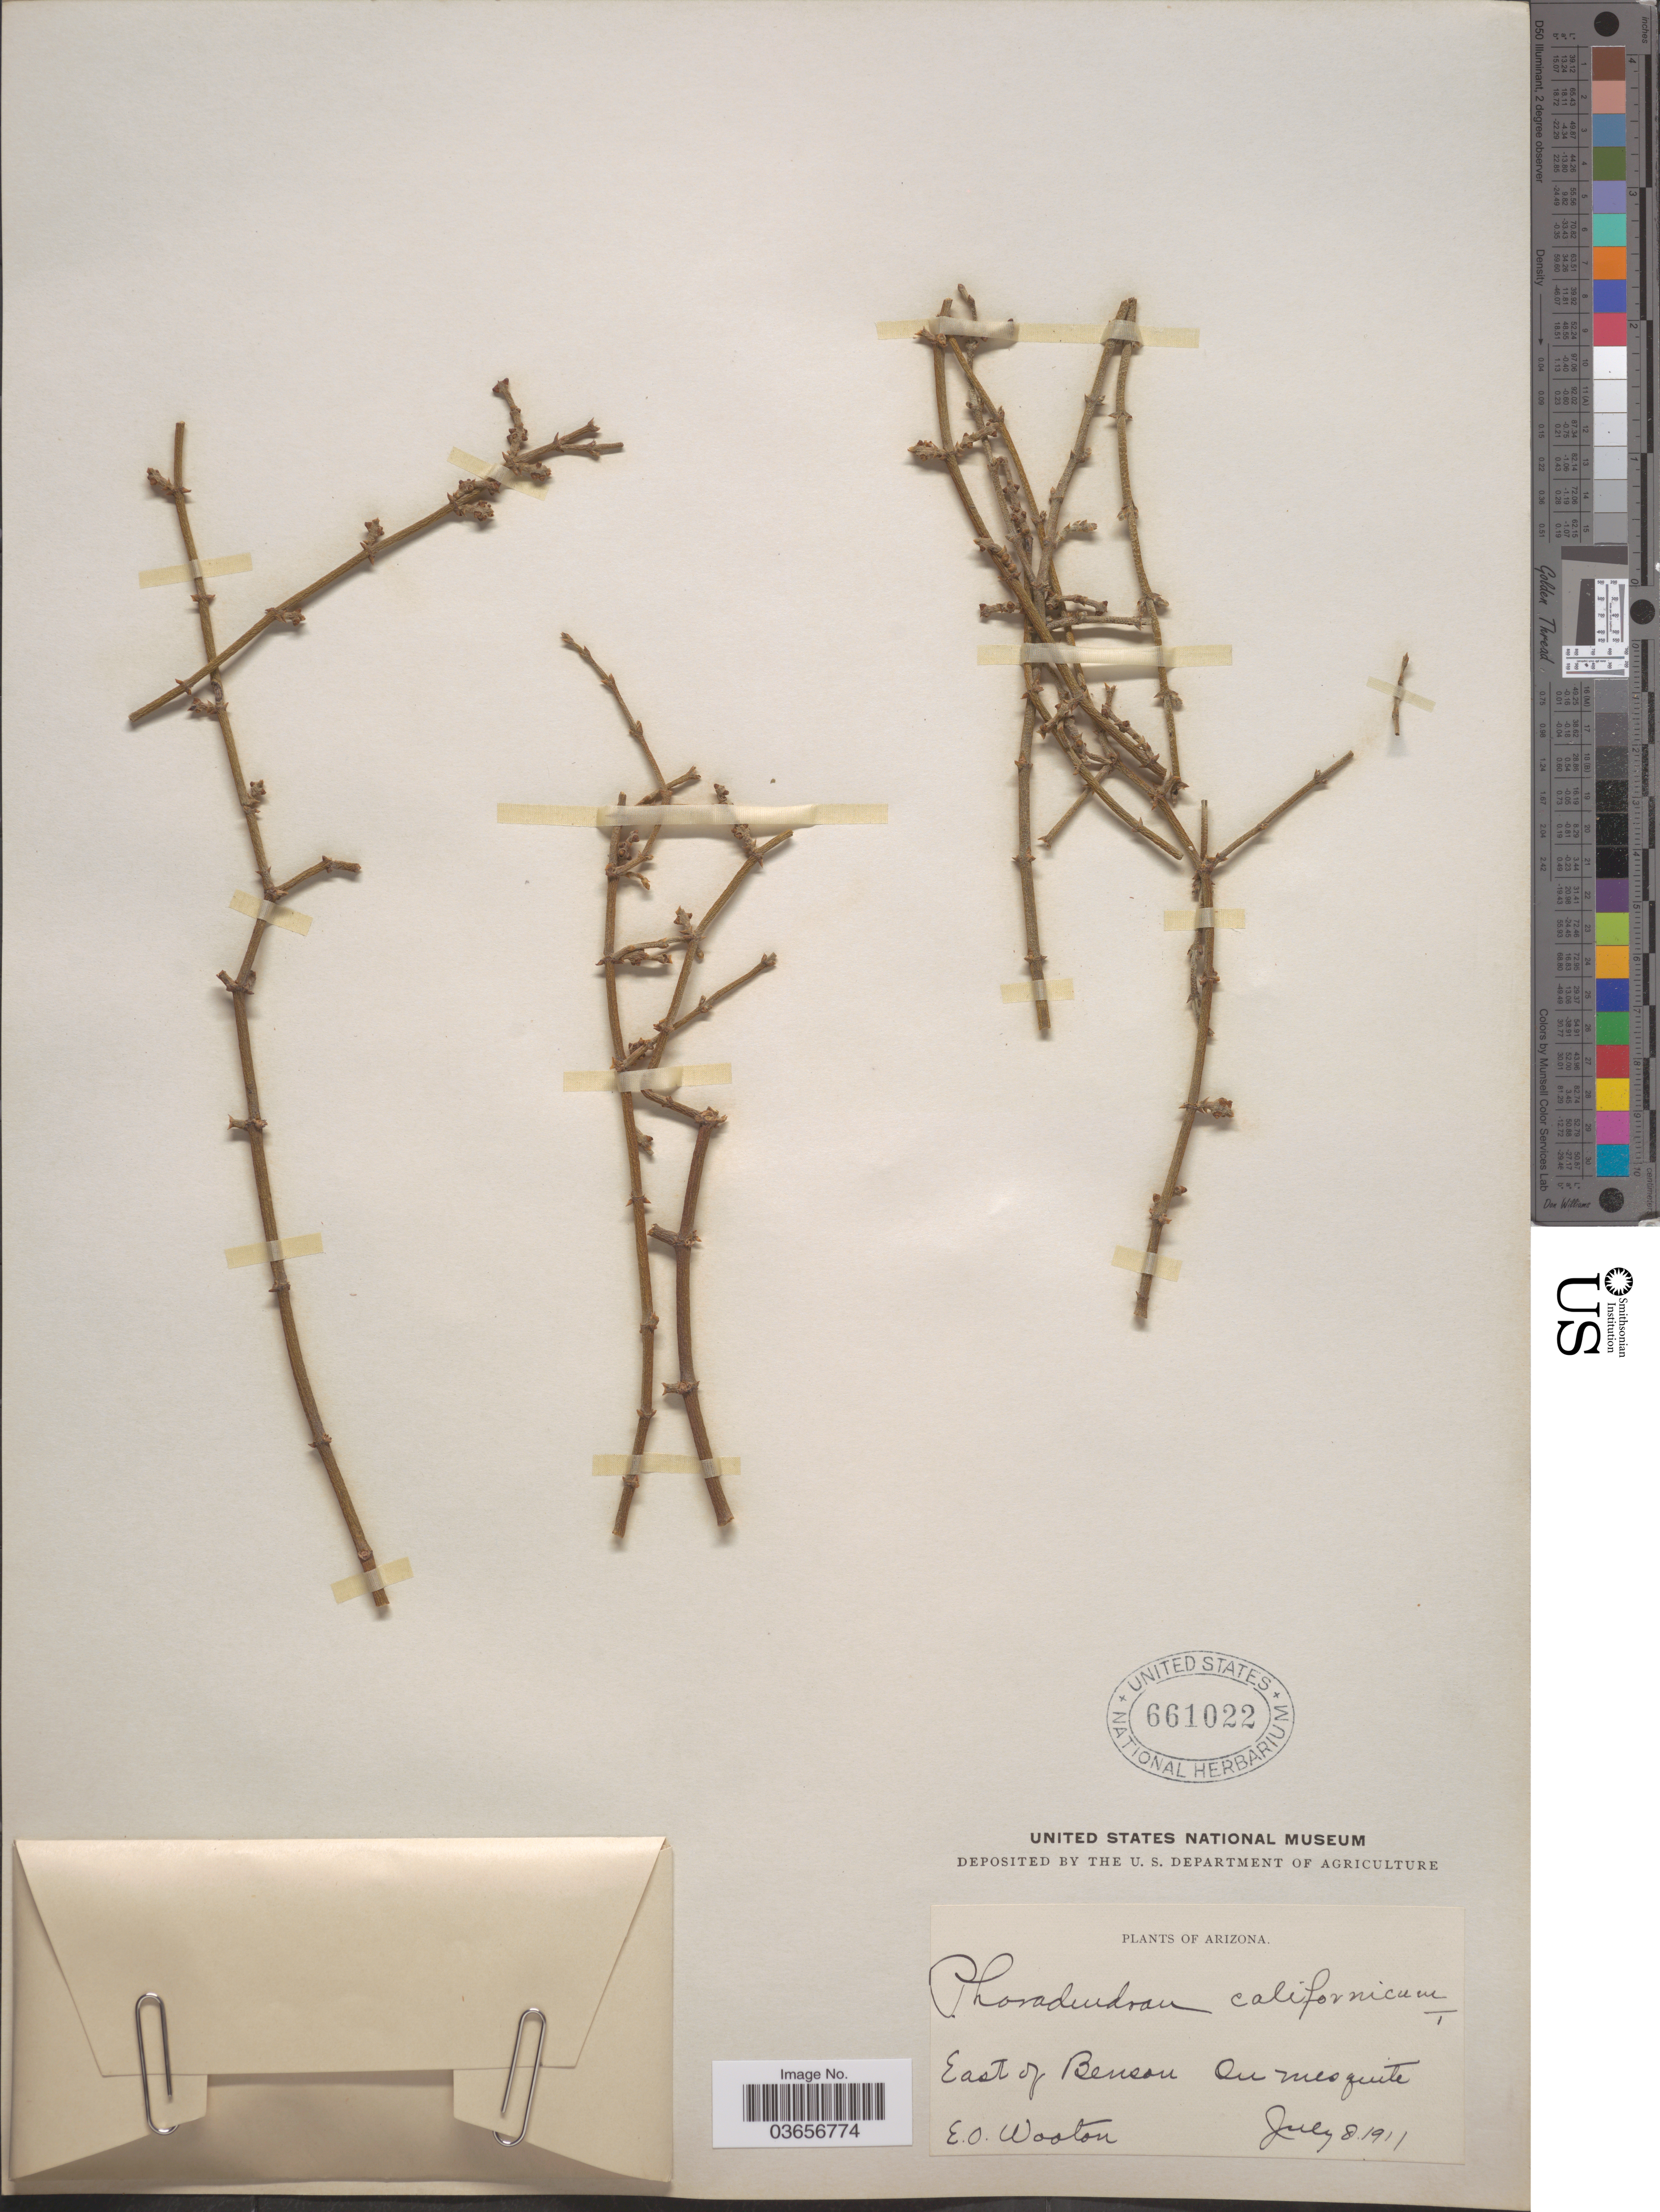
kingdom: Plantae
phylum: Tracheophyta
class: Magnoliopsida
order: Santalales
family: Viscaceae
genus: Phoradendron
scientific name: Phoradendron californicum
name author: Nutt.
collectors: E. O. Wooton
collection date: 1911-07-08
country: United States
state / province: Arizona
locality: East of Benson. On mesquite.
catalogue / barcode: US 661022